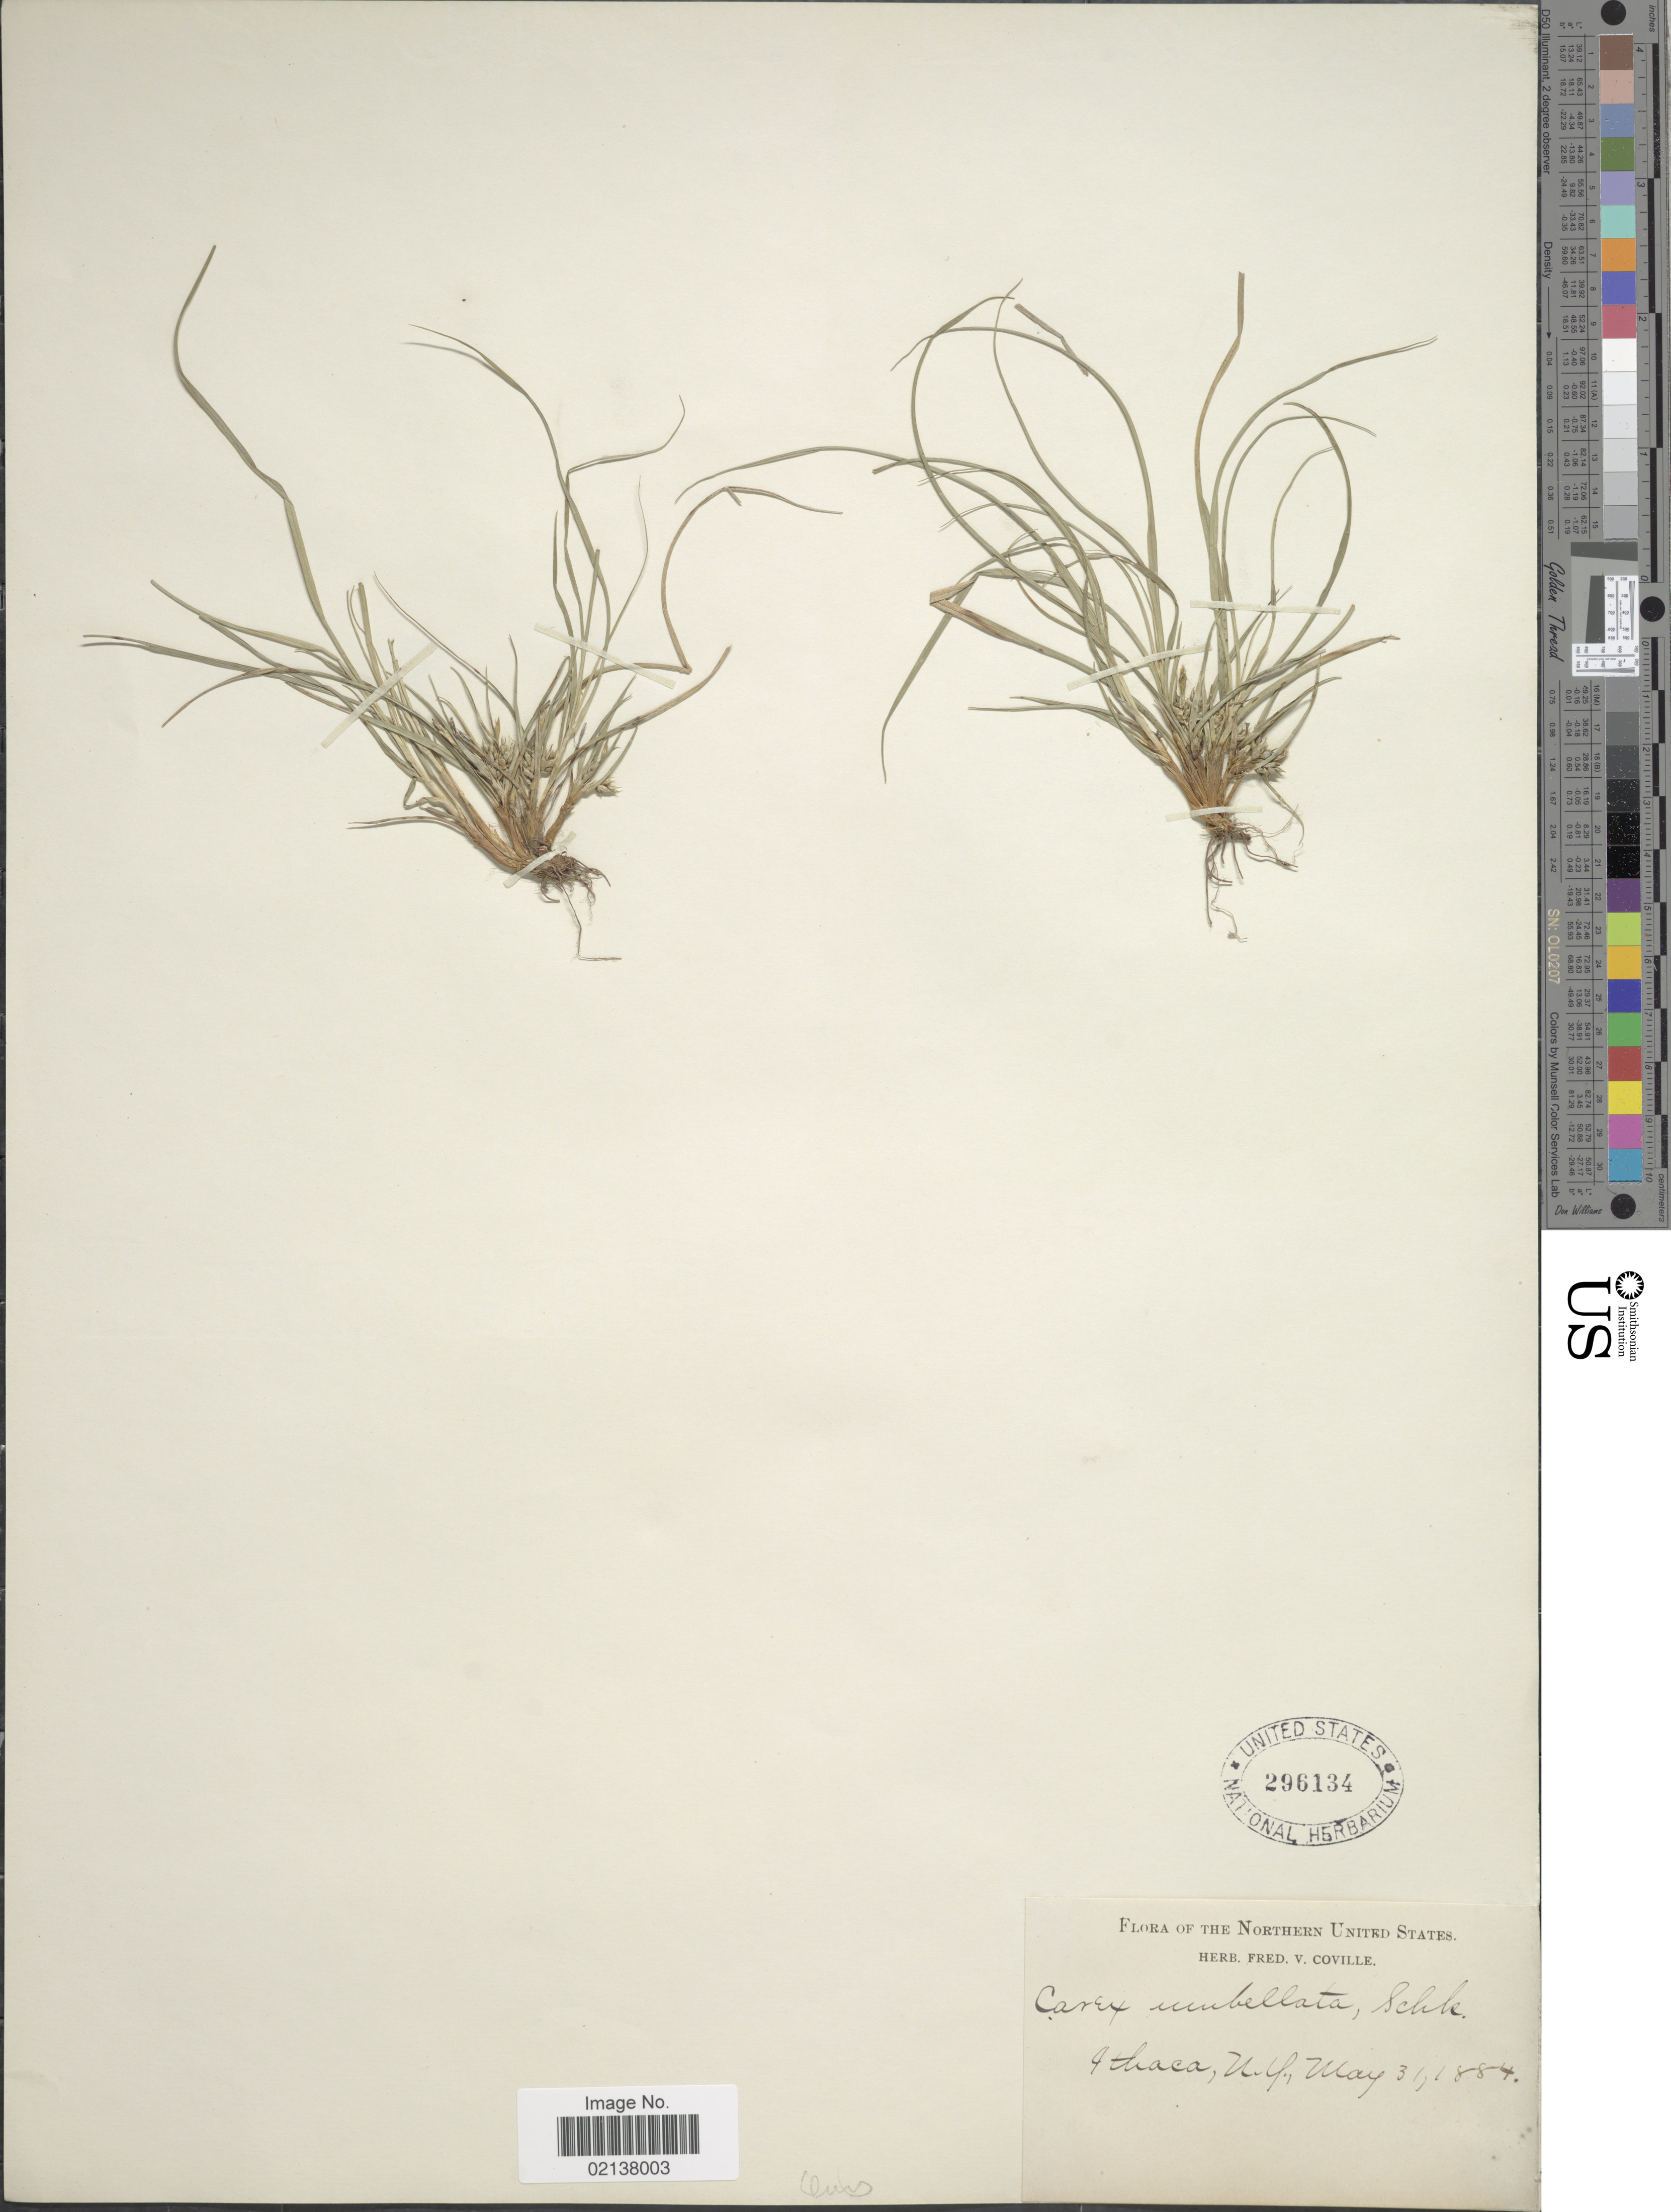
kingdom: Plantae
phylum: Tracheophyta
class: Liliopsida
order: Poales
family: Cyperaceae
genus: Carex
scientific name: Carex umbellata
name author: Schkuhr ex Willd.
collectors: ex herb. Fred. V. Coville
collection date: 1884-05-31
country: United States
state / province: New York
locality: Ithaca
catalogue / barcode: US 296134